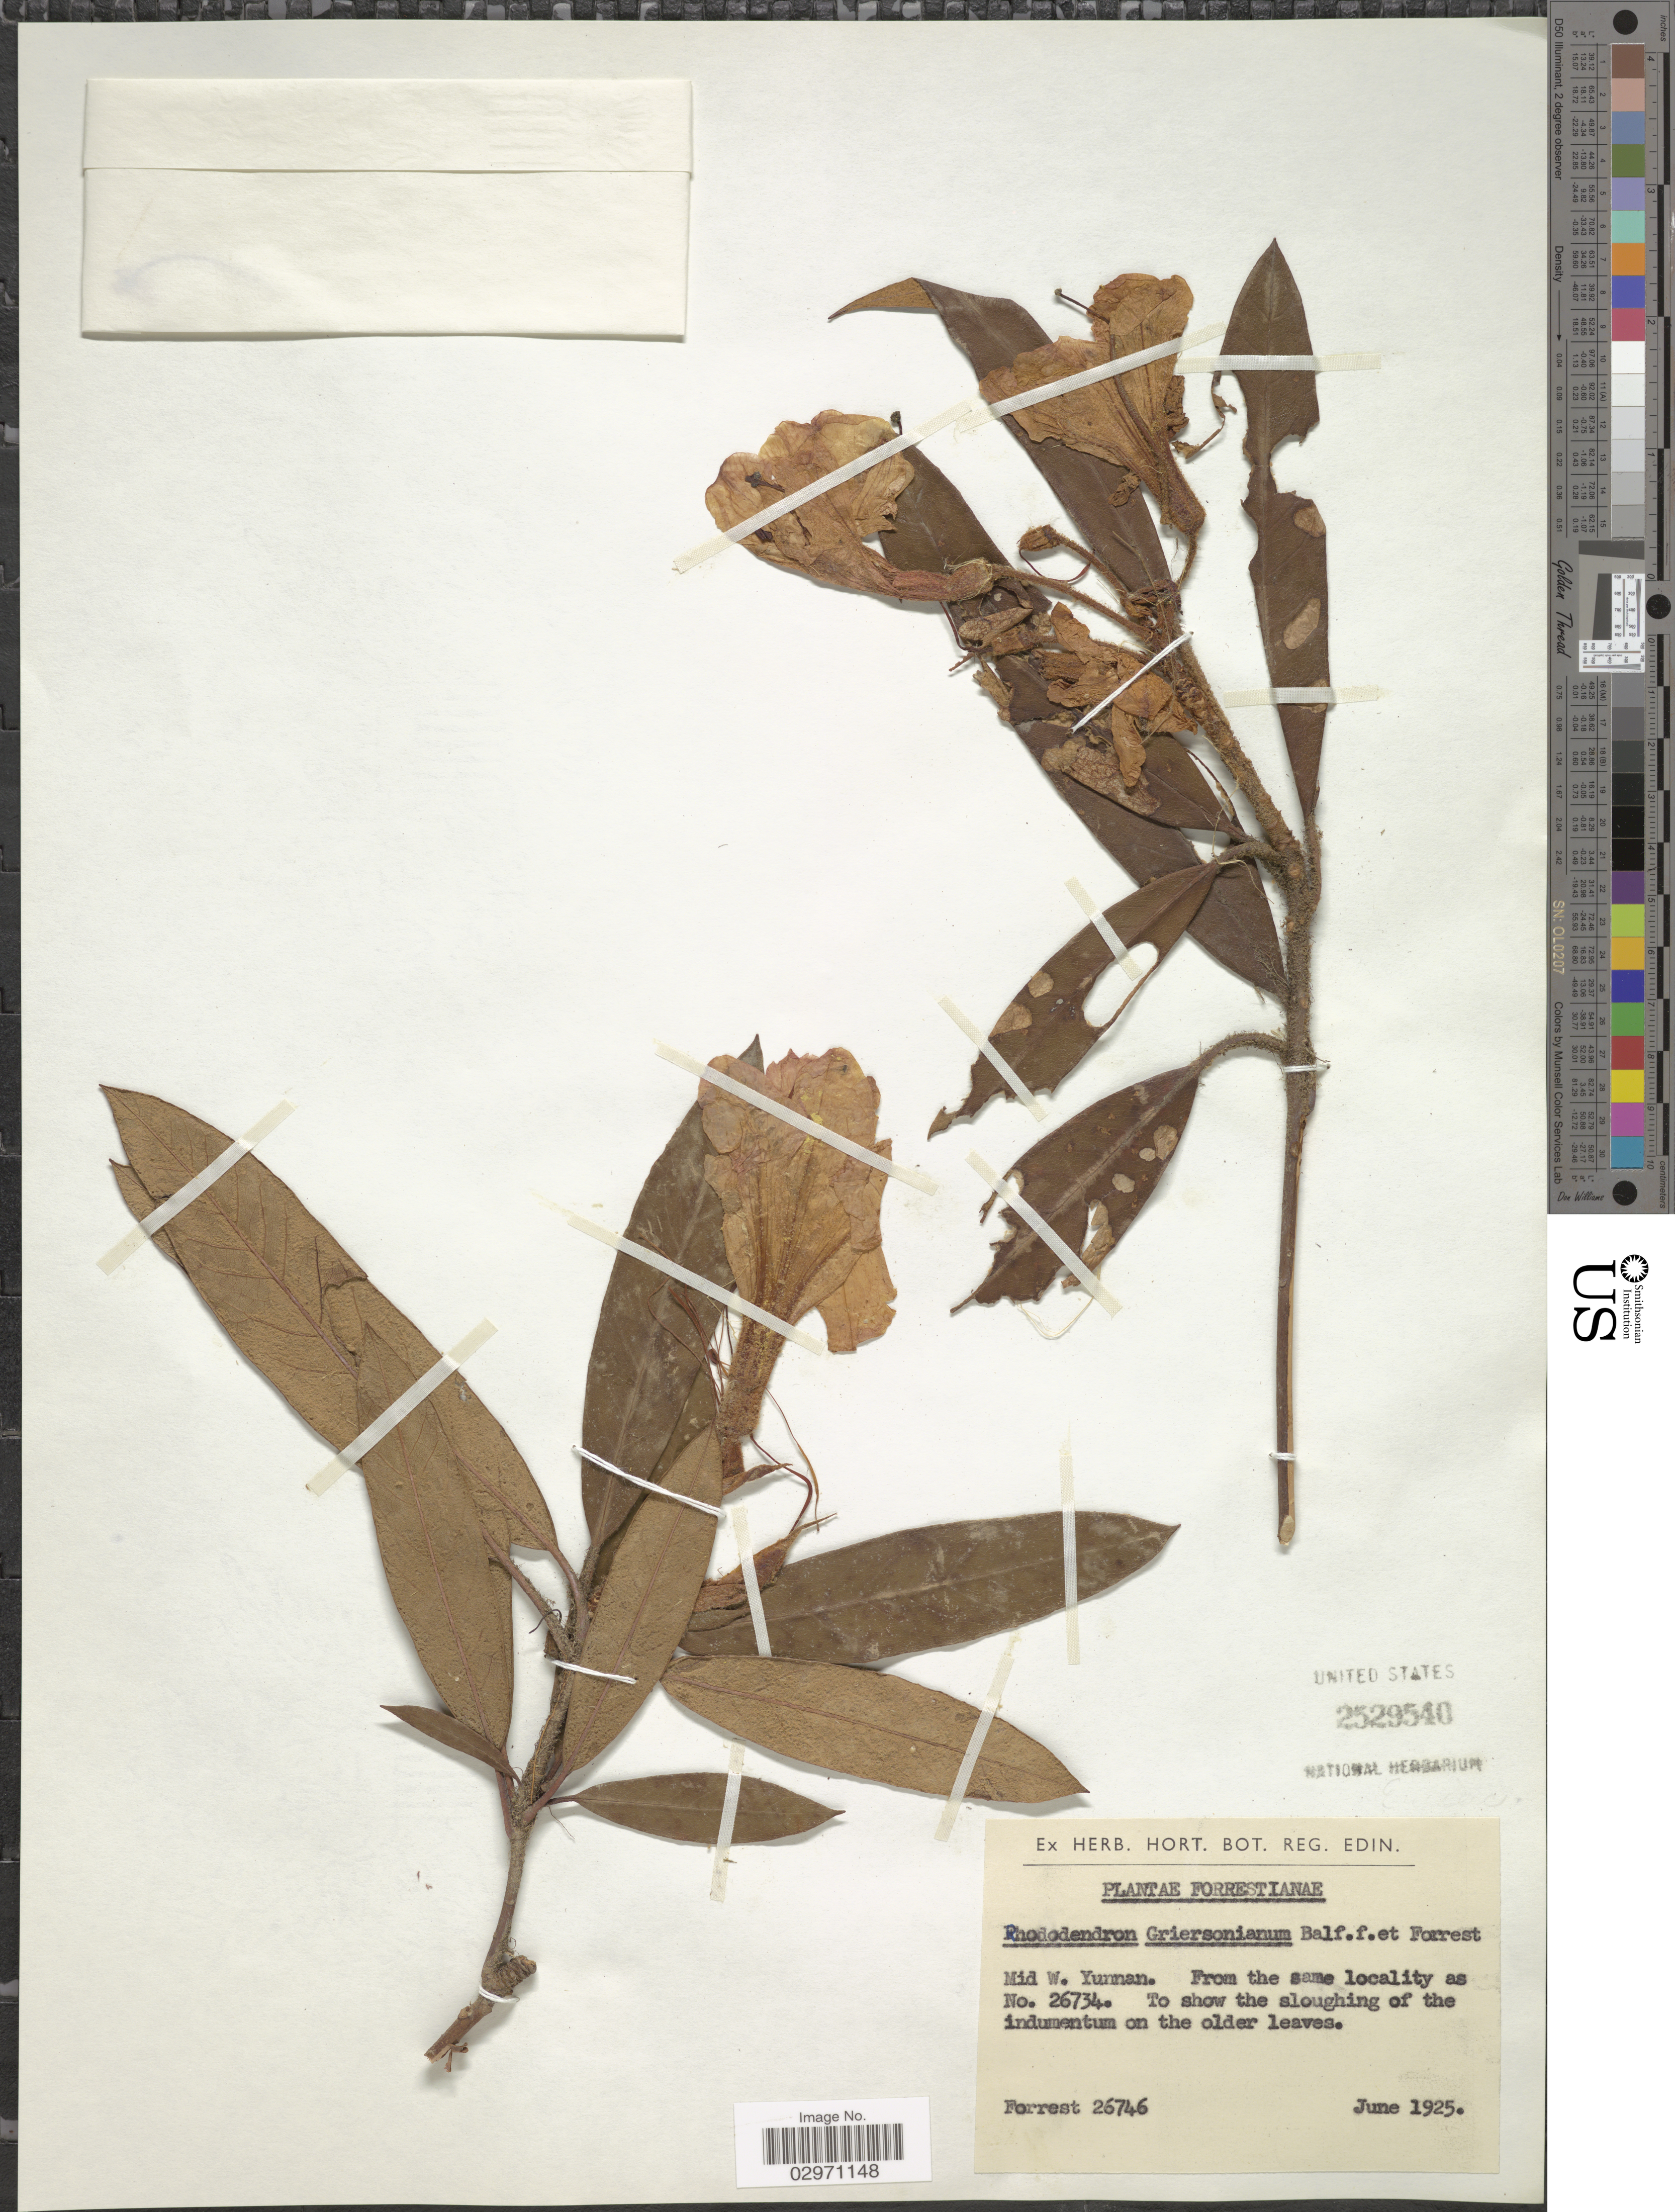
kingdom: Plantae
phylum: Tracheophyta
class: Magnoliopsida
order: Ericales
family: Ericaceae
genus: Rhododendron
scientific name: Rhododendron griersonianum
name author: Balf. f. & Forrest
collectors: -. Forrest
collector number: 26746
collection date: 1925-06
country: China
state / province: Yunnan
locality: Mid W. Yunnan.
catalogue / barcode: US 2529540